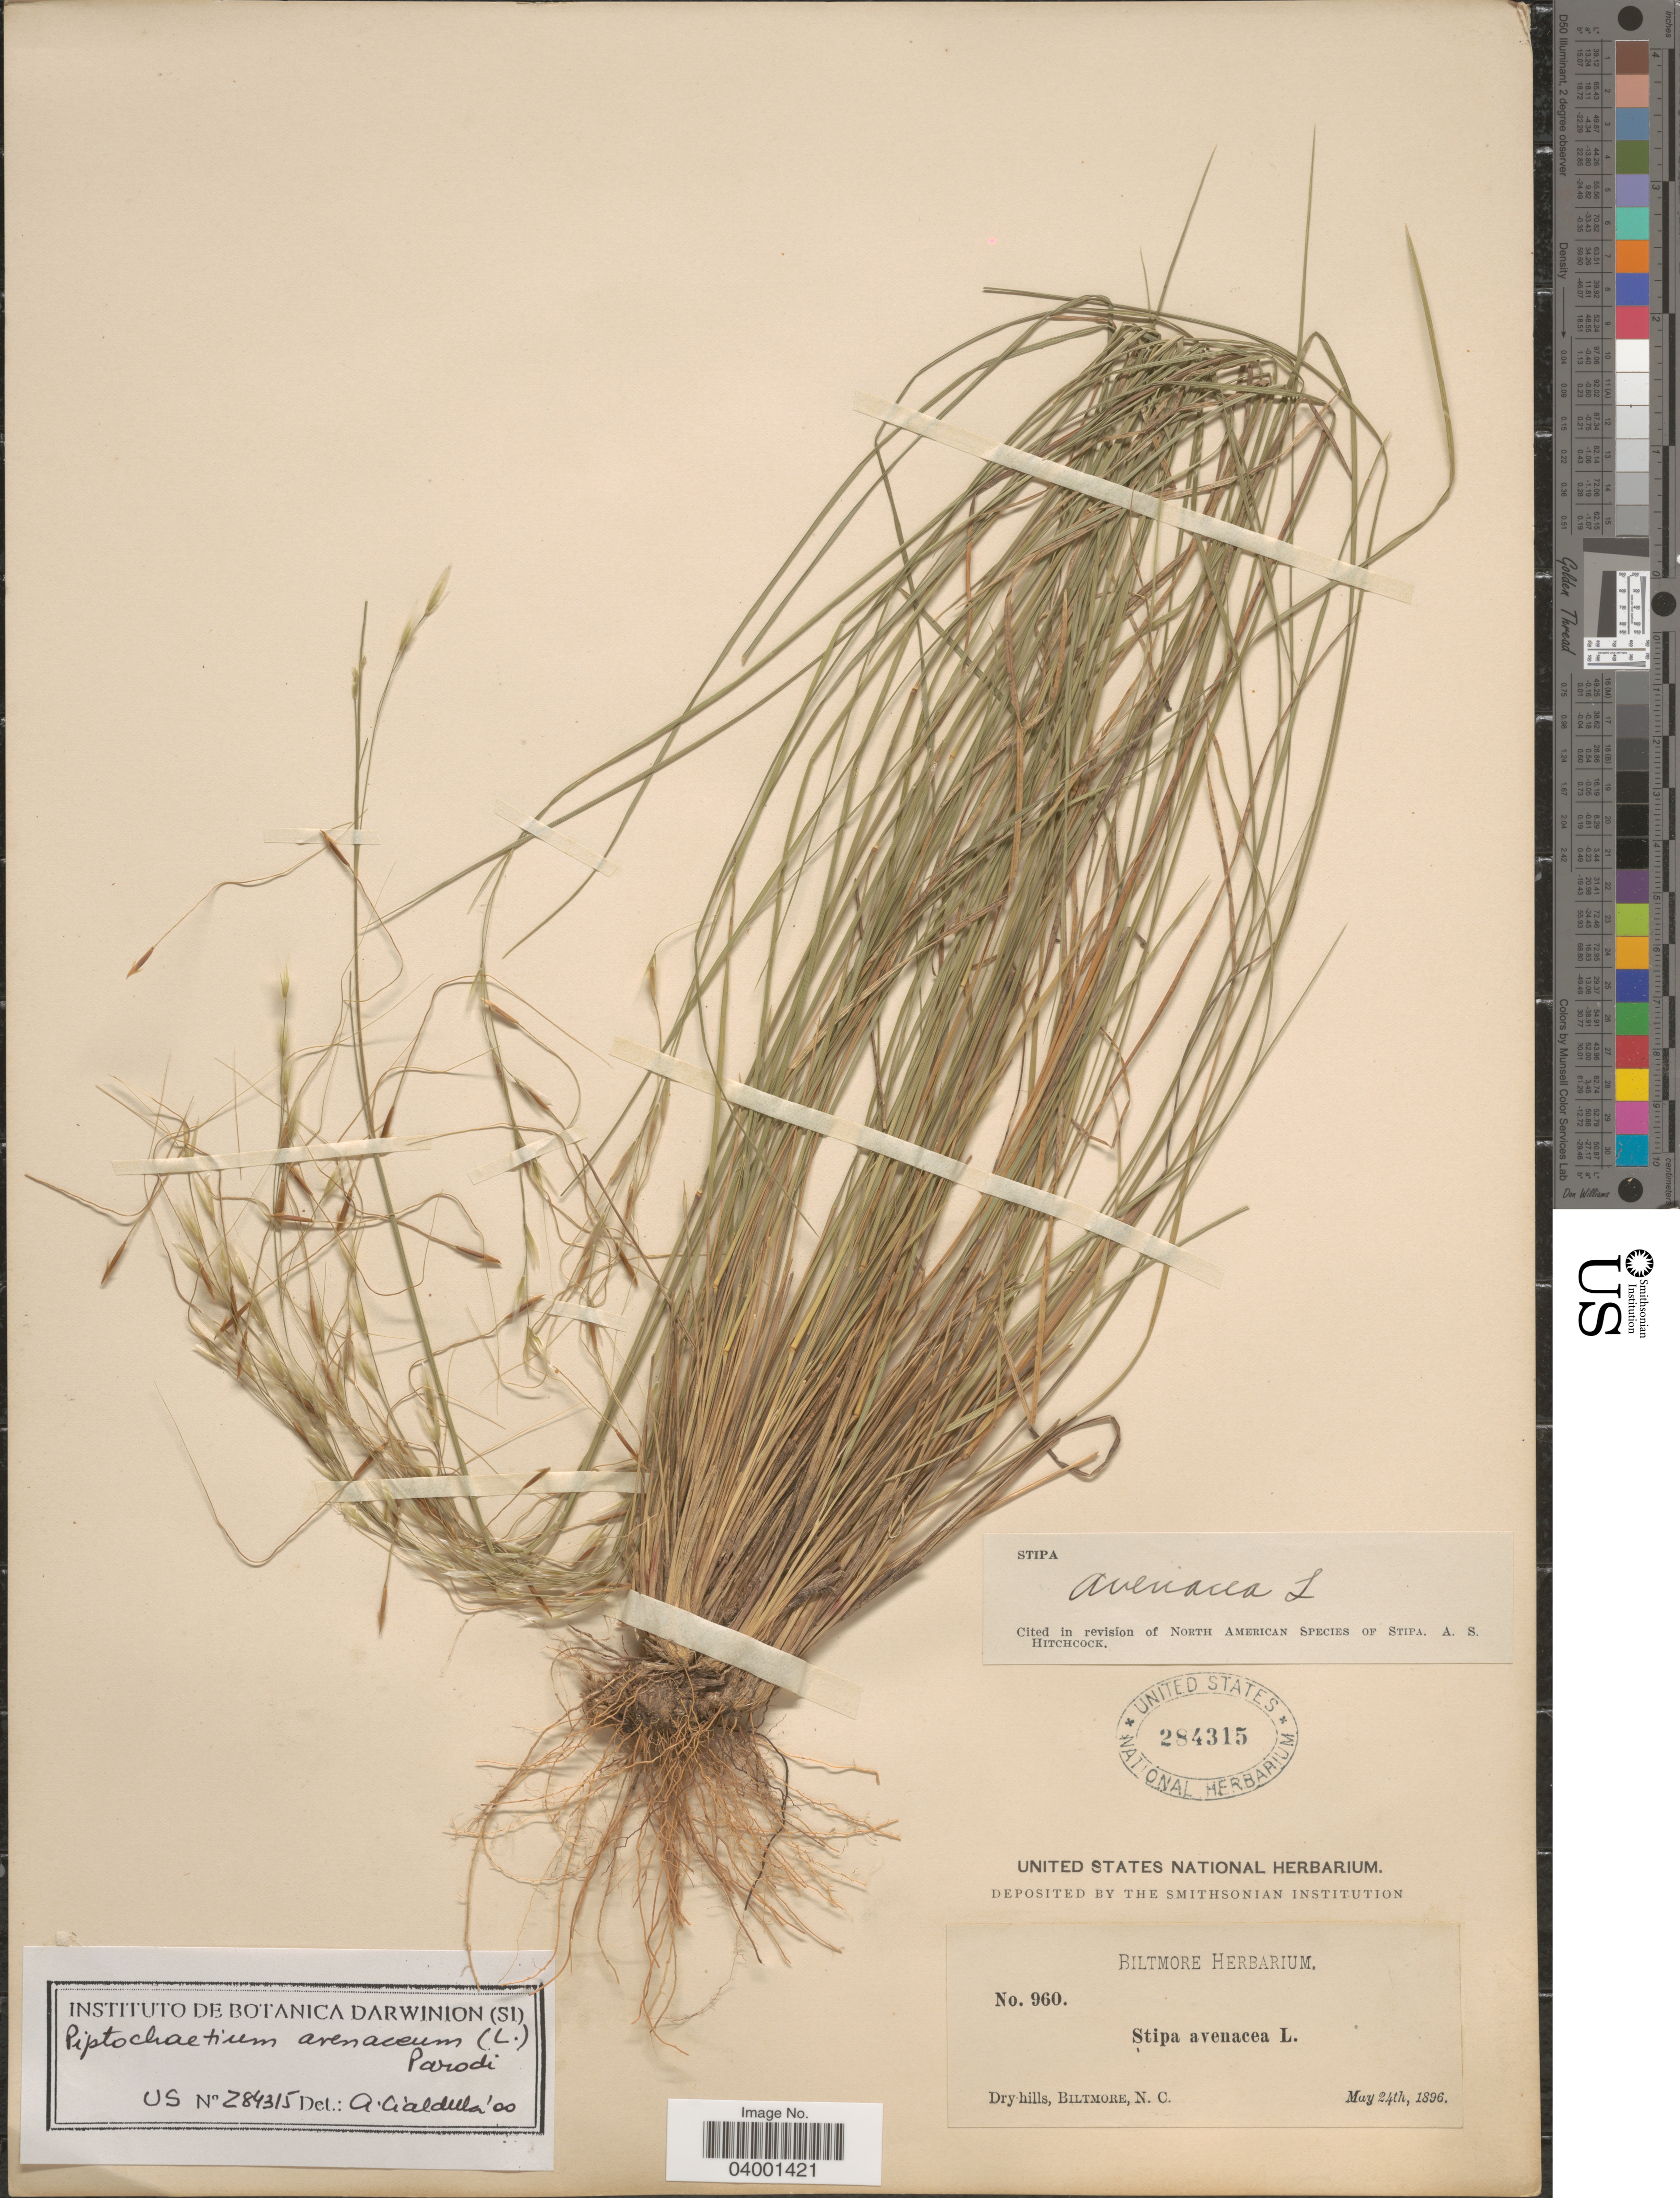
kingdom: Plantae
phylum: Tracheophyta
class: Liliopsida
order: Poales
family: Poaceae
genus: Piptochaetium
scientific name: Piptochaetium avenaceum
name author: (L.) Parodi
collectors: ex herb. Biltmore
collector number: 960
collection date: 1896-05-24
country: United States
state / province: North Carolina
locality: Biltmore.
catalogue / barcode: US 284315